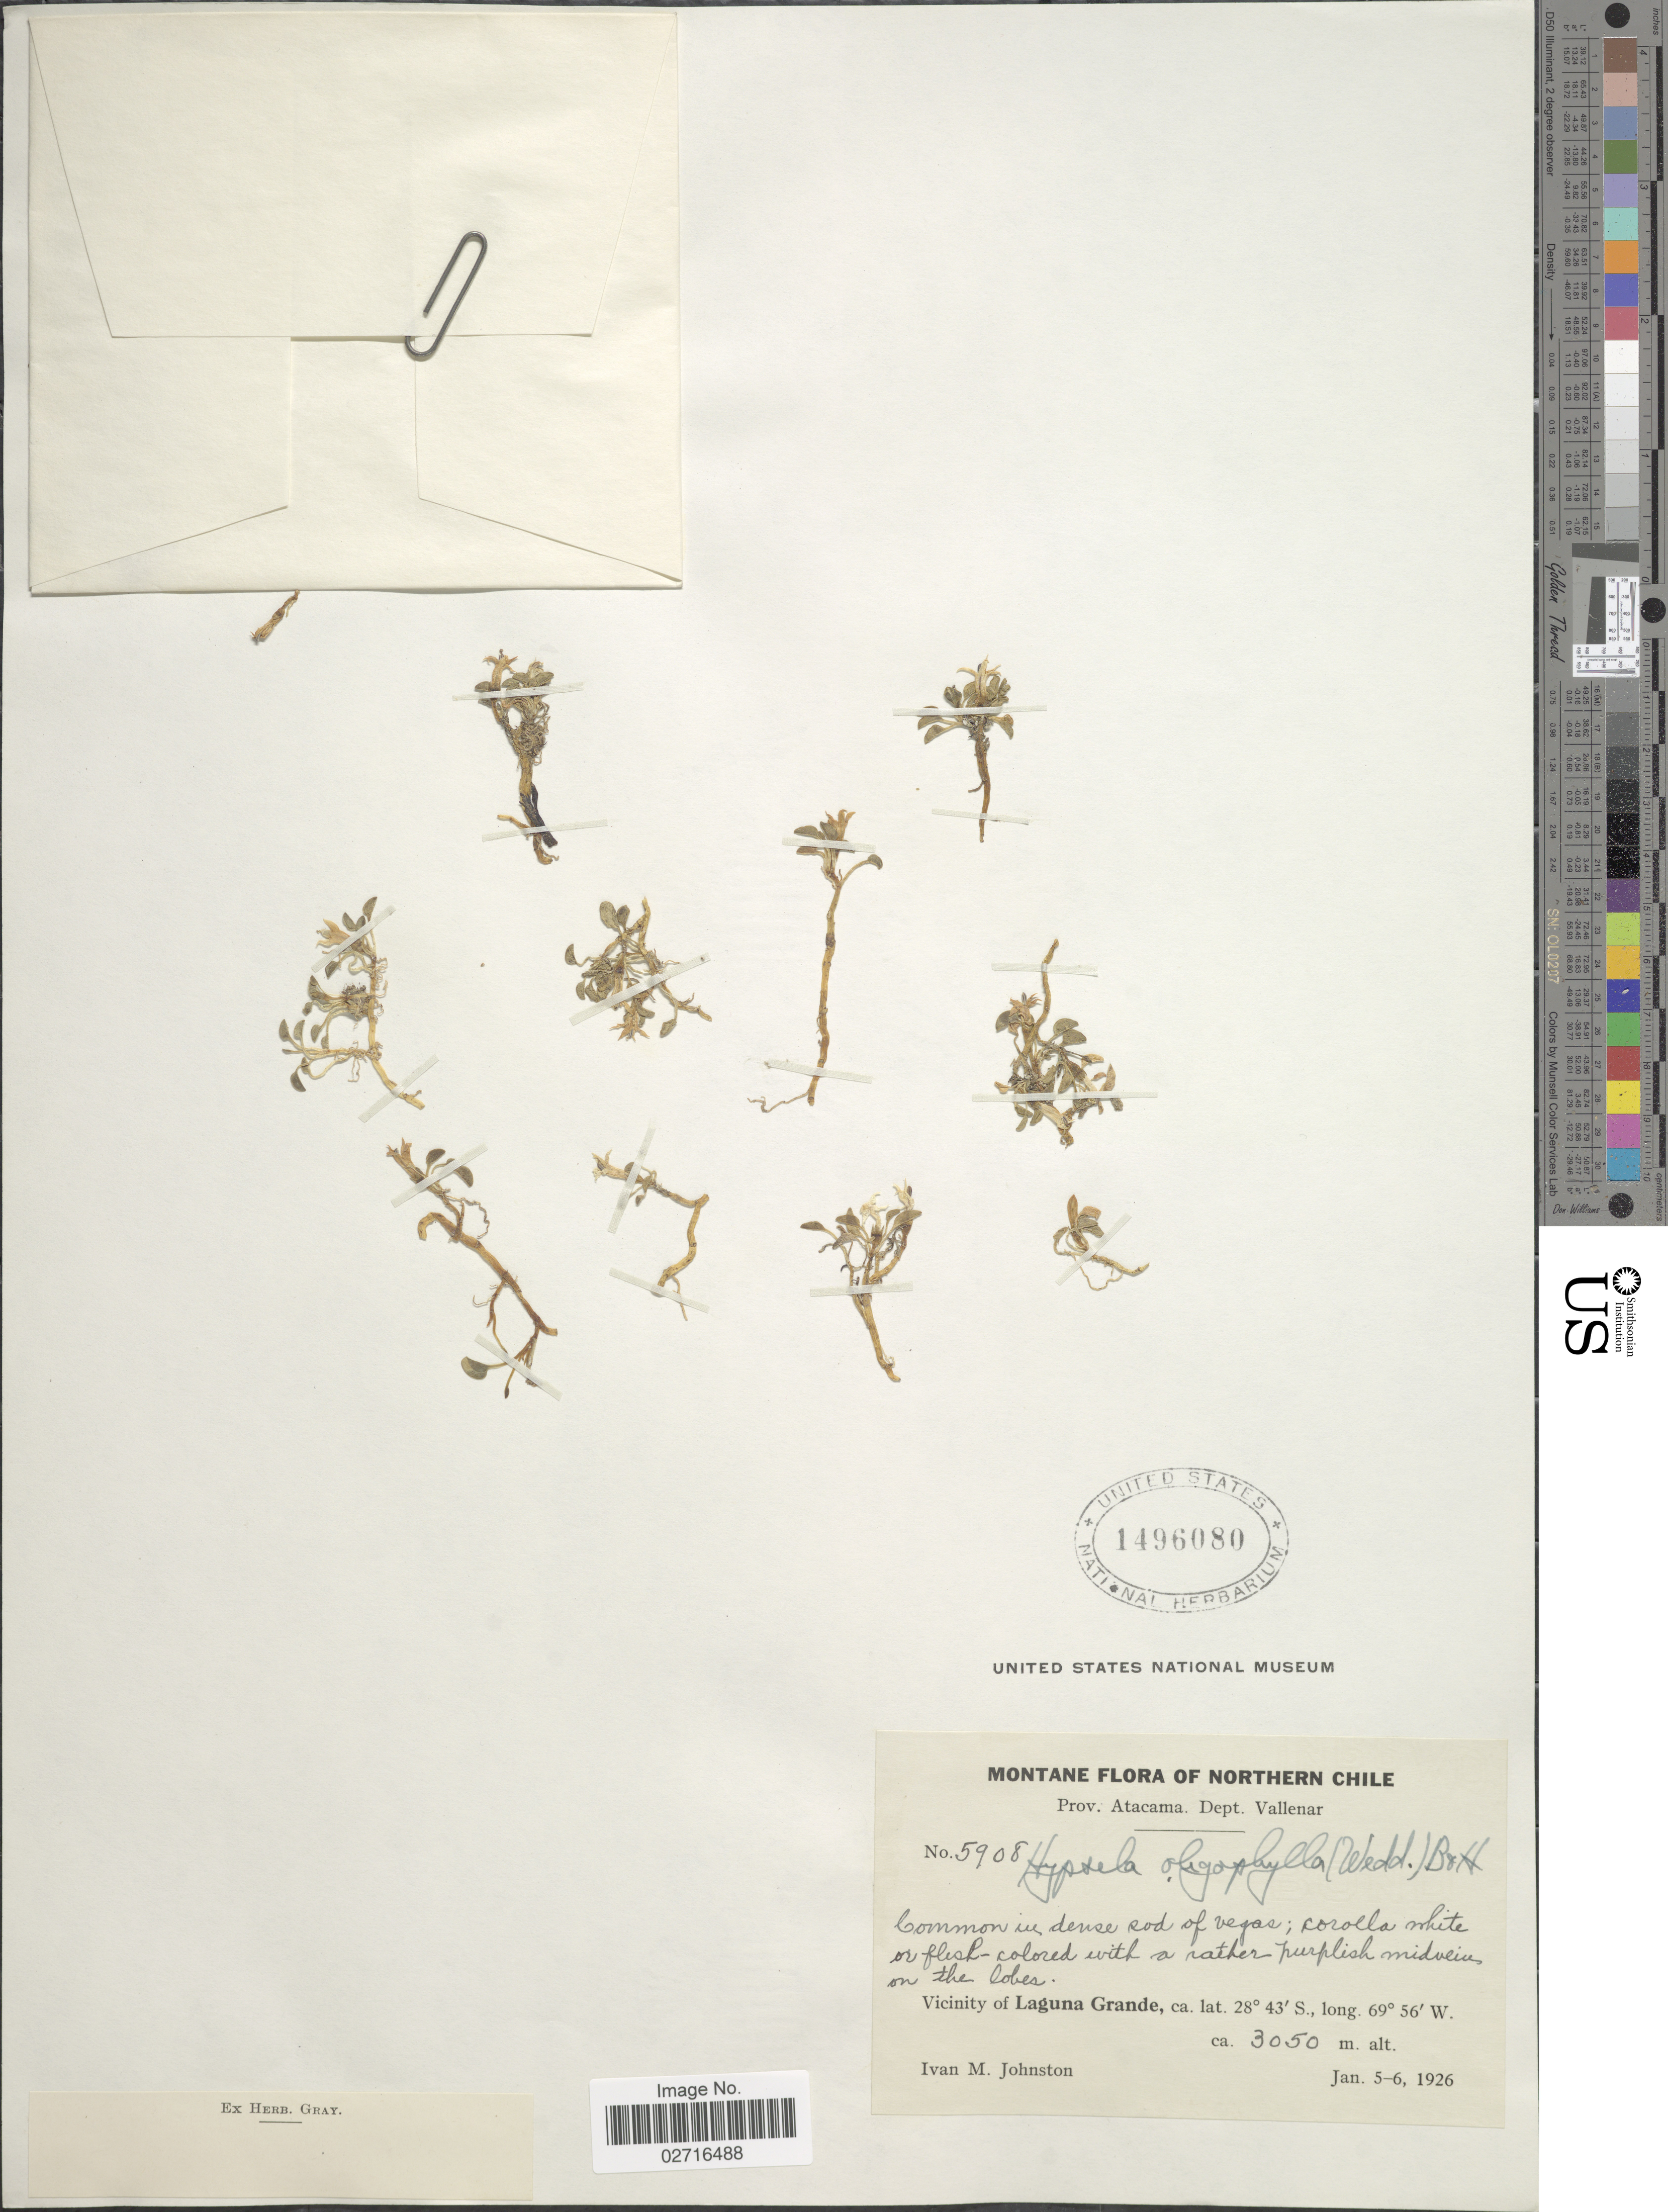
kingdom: Plantae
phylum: Tracheophyta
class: Magnoliopsida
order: Asterales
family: Campanulaceae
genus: Hypsela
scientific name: Hypsela oligophylla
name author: Benth.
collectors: I.M. Johnston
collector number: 5908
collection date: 1926-01-05/1926-01-06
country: Chile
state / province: Atacama (III)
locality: Northern Chile, Dept. Vallenar, Vicinity of Laguna Grande.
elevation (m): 3050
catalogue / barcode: US 1496080